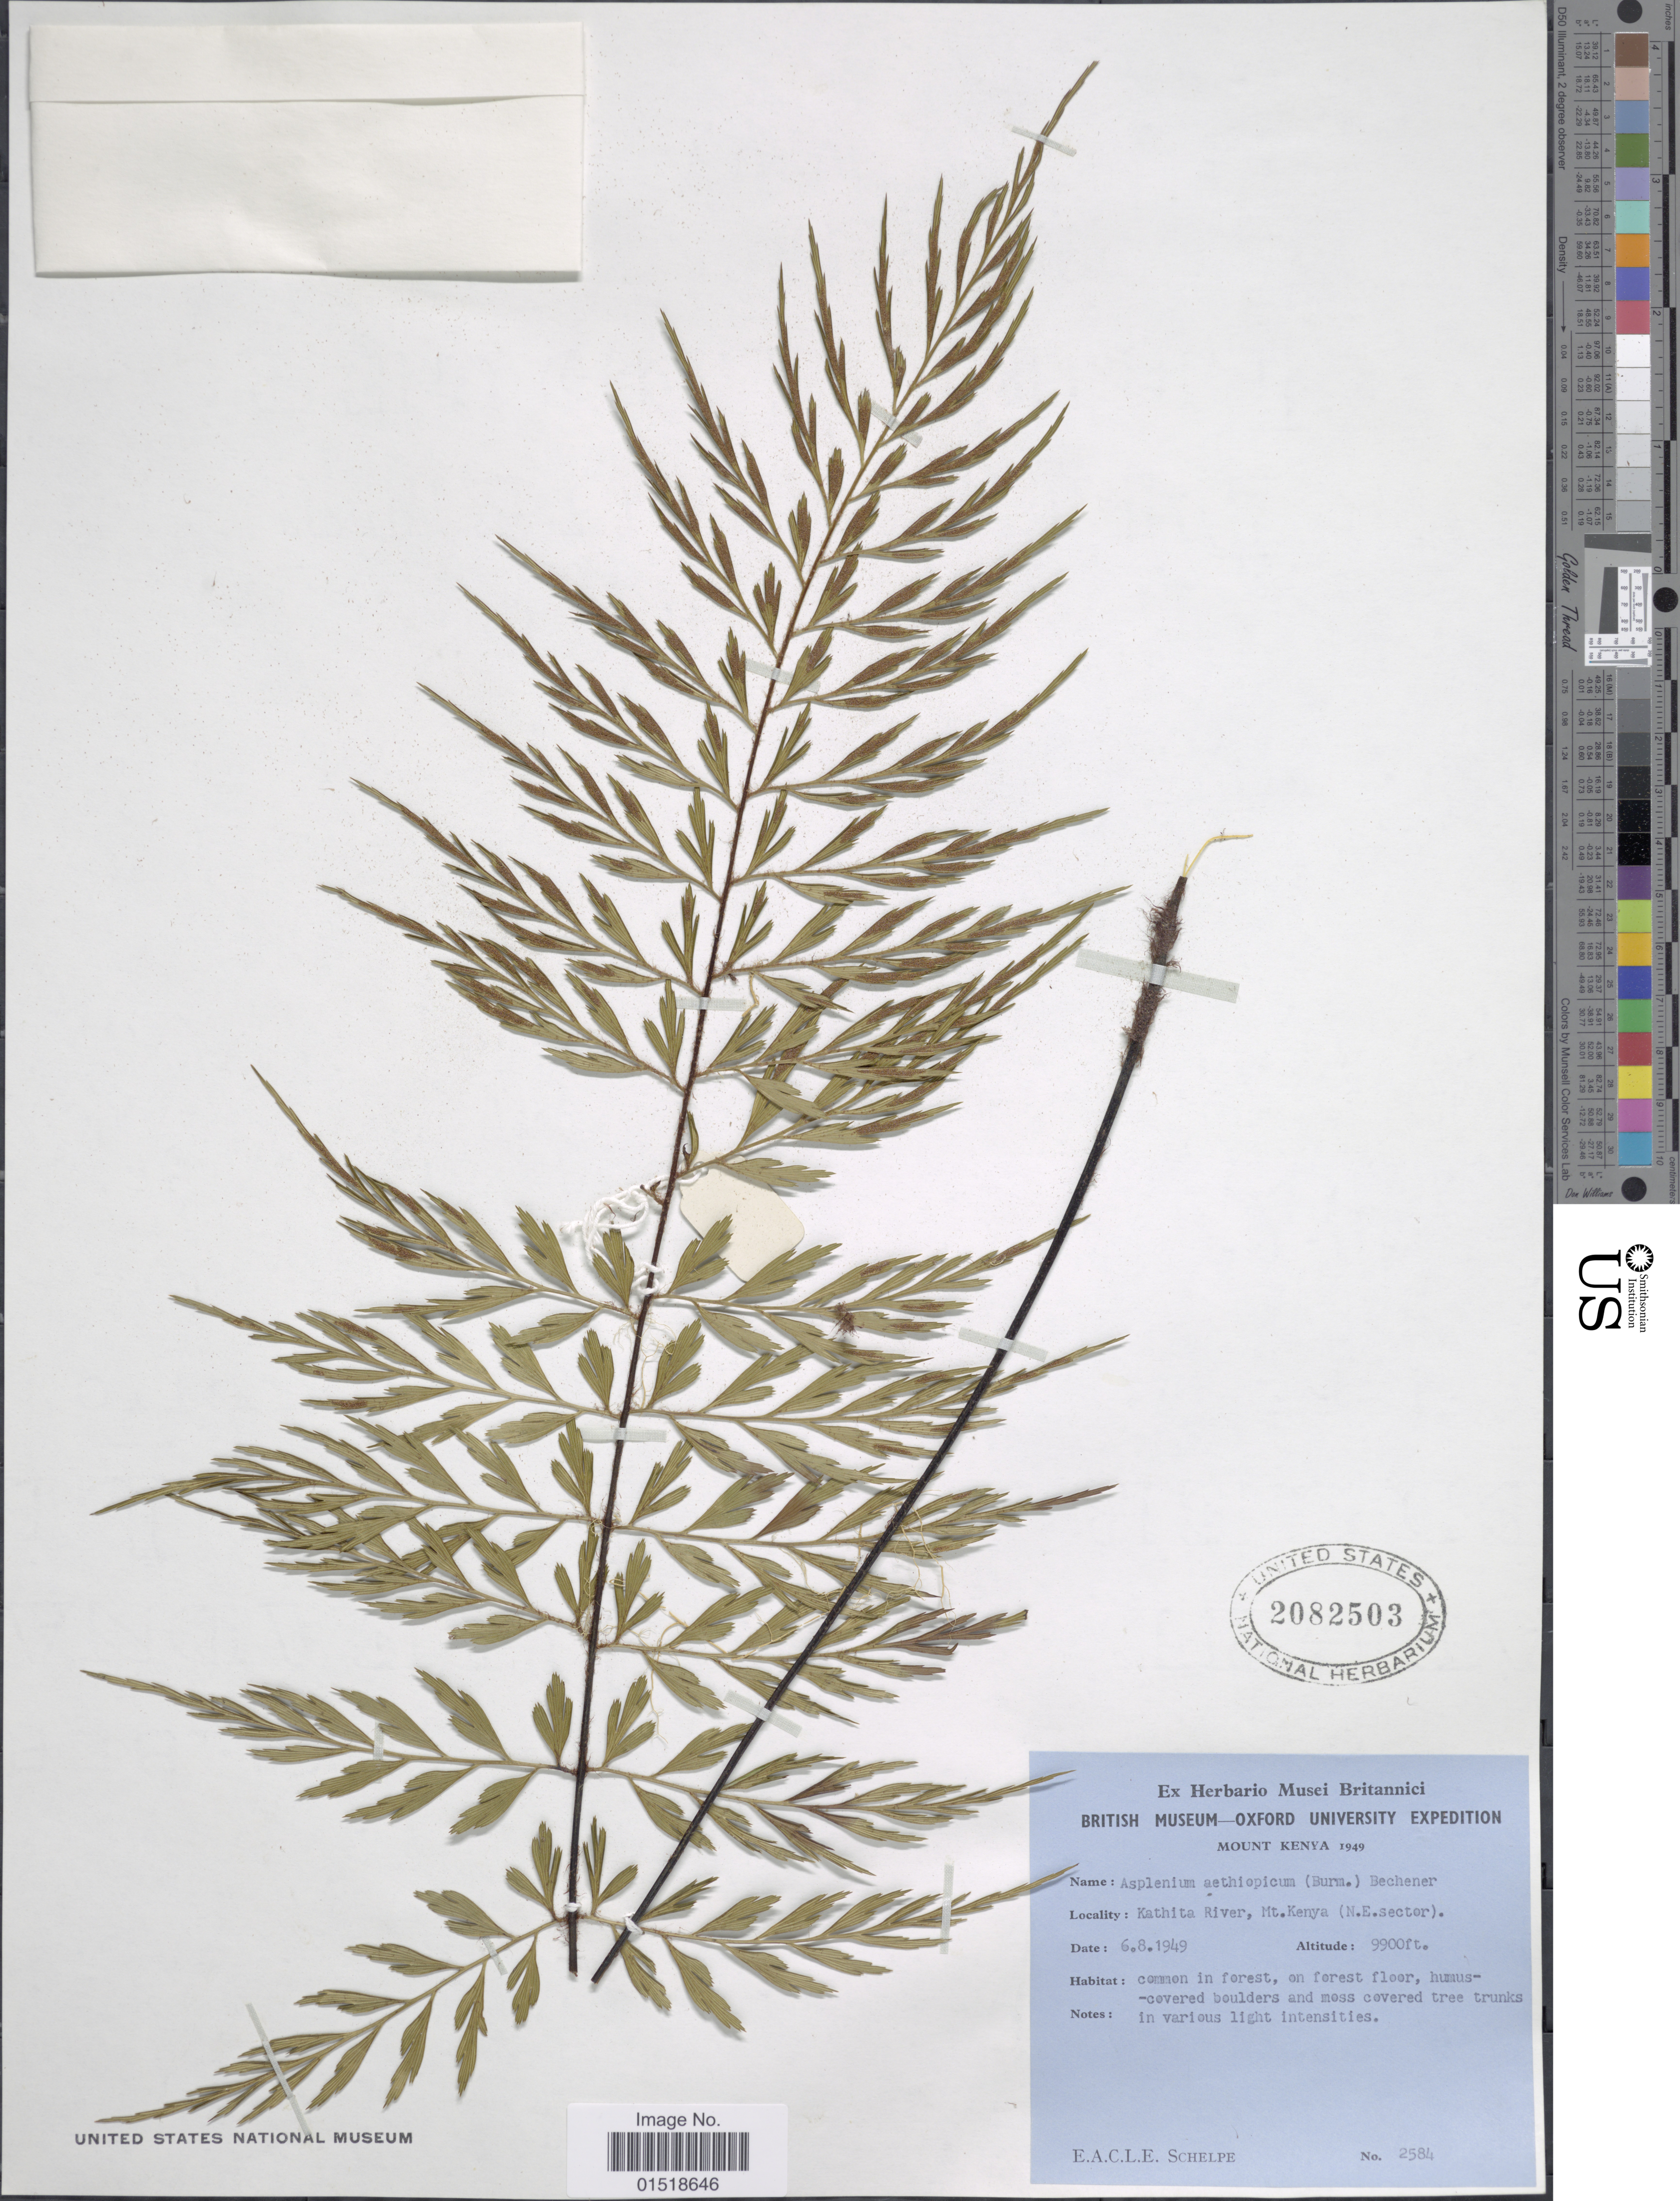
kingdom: Plantae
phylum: Tracheophyta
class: Polypodiopsida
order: Polypodiales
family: Aspleniaceae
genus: Asplenium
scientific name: Asplenium aethiopicum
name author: (Burm. f.) Bech.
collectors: E. A. C. L. E. Schelpe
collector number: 2584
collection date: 1949-08-06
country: Kenya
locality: Kathita River, Mt. Kenya (N.E.sector).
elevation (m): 3018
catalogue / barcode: US 2082503